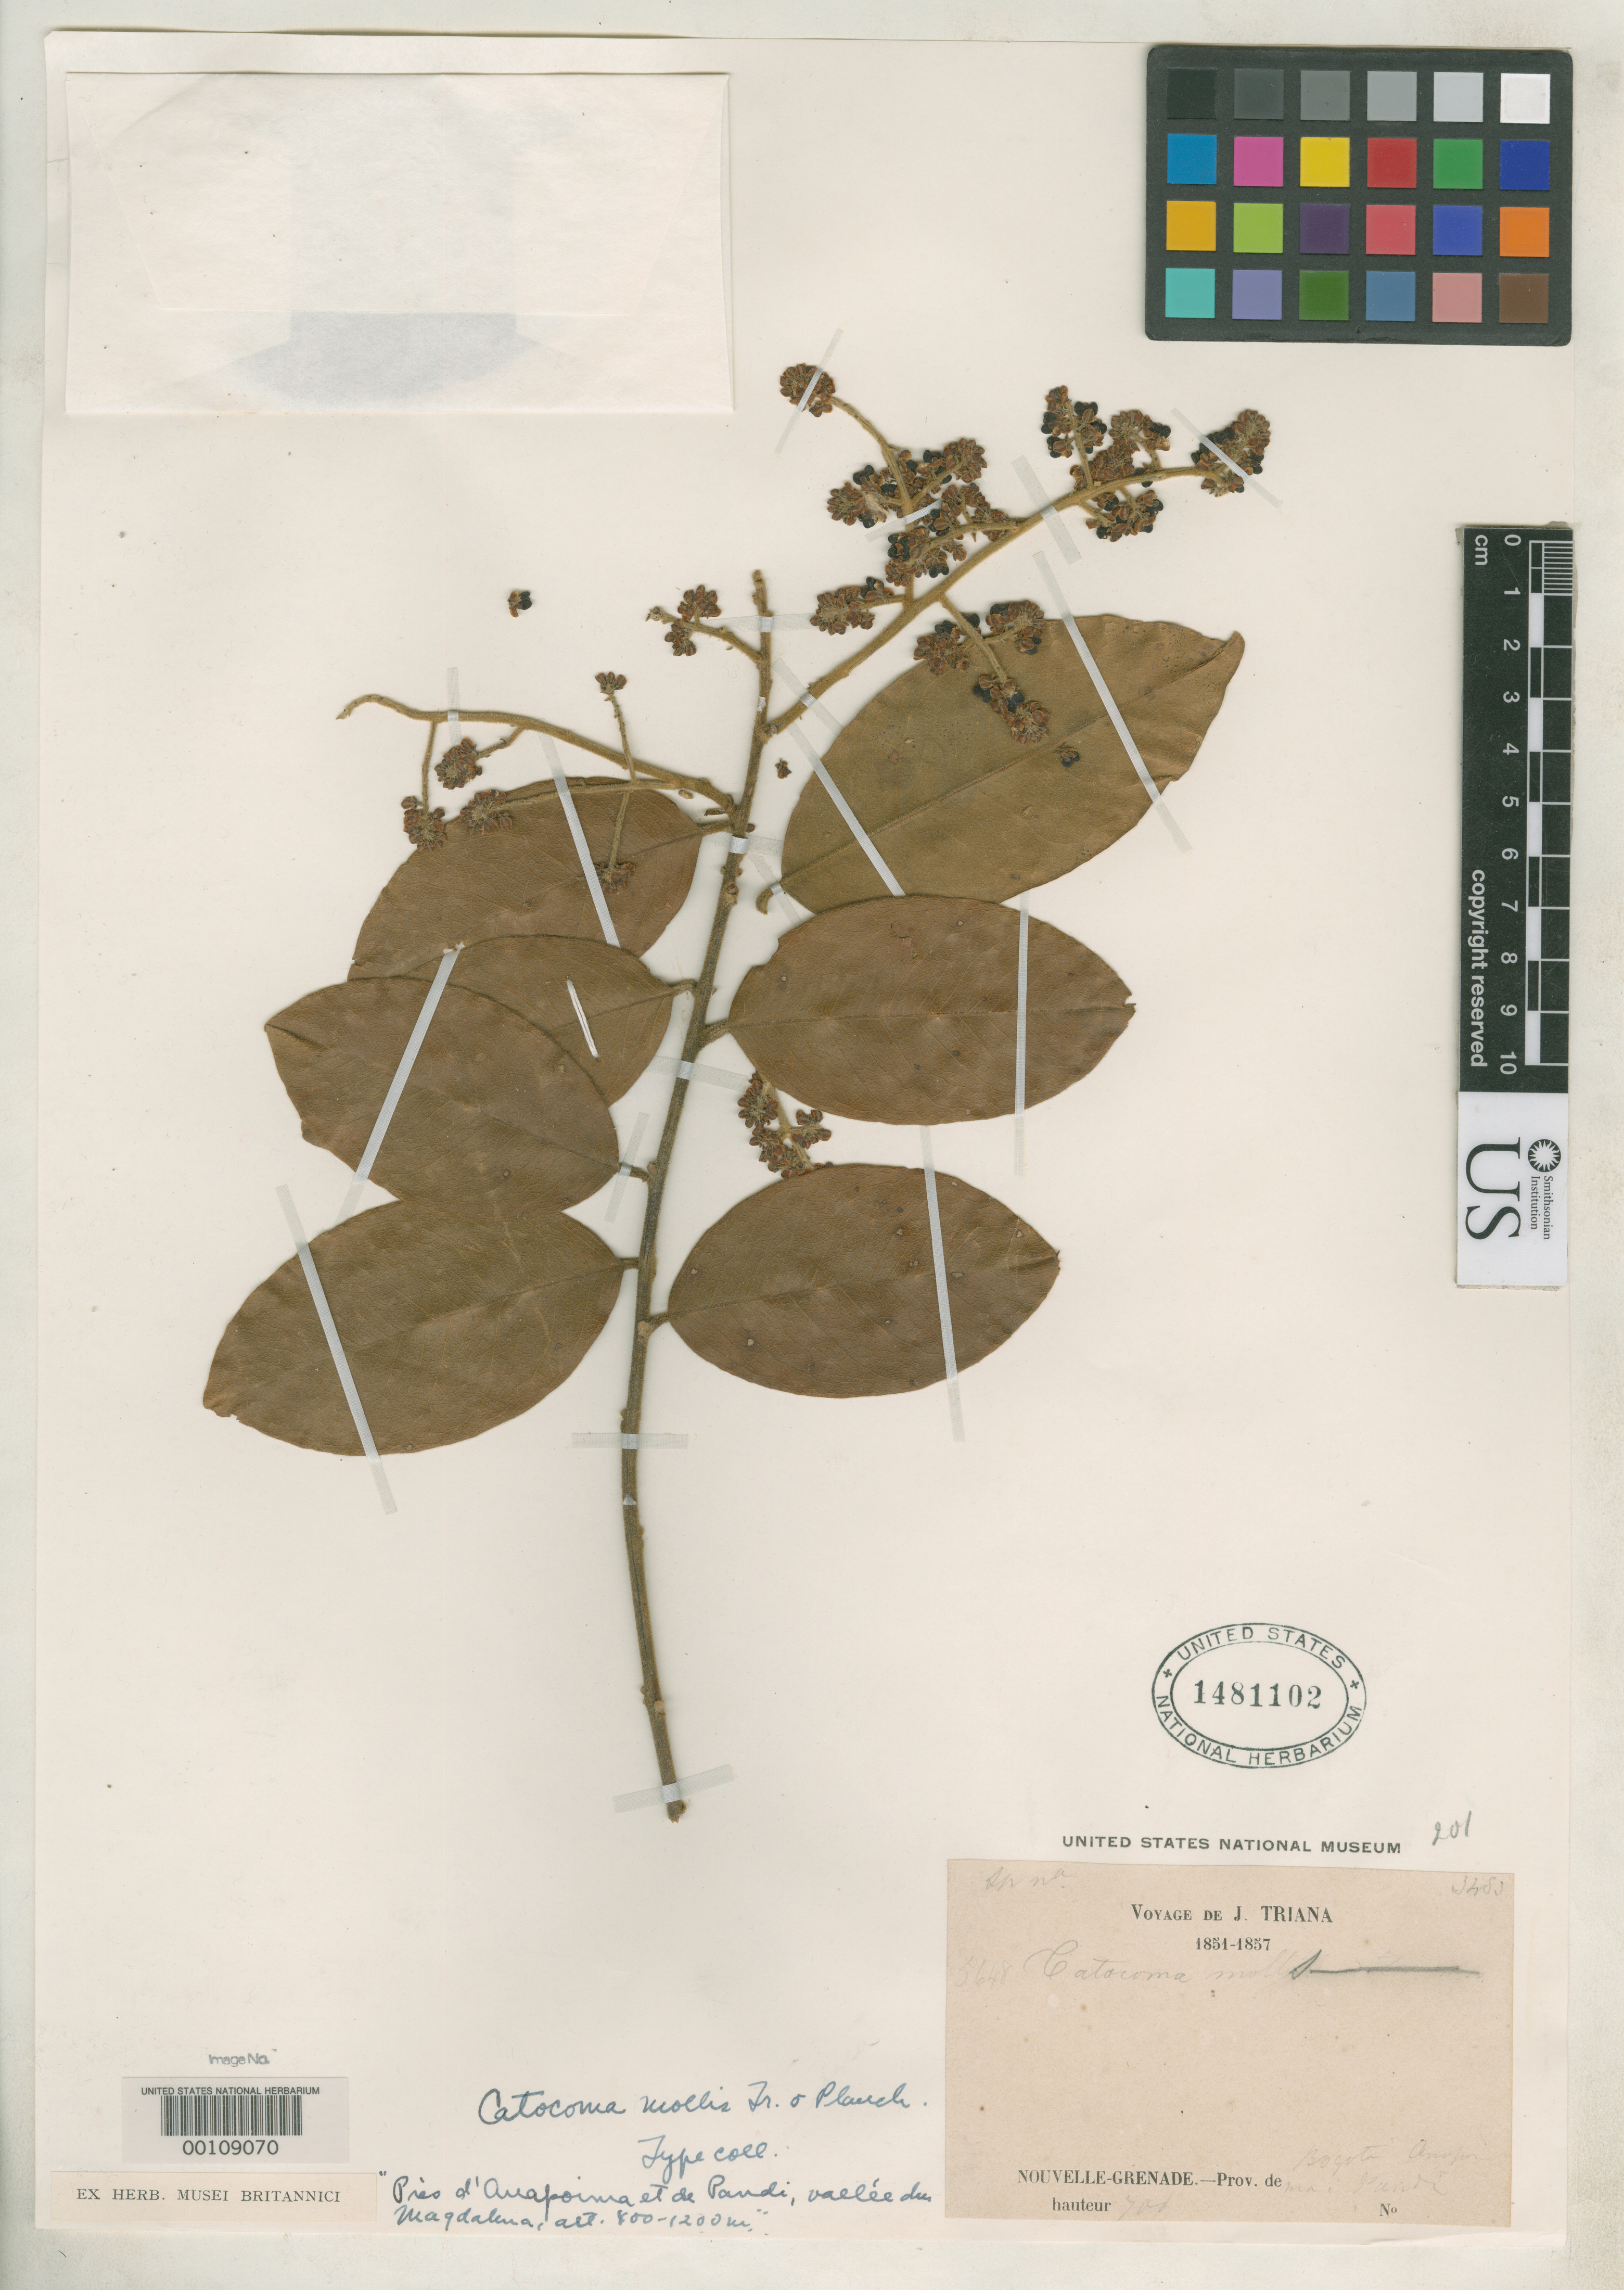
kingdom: Plantae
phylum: Tracheophyta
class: Magnoliopsida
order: Fabales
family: Polygalaceae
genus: Catocoma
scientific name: Catocoma mollis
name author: Triana & Planch.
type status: Type Collection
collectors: J. J. Triana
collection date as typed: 1851 to -- --- 1857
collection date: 1851/1857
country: Colombia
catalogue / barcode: US 1481102